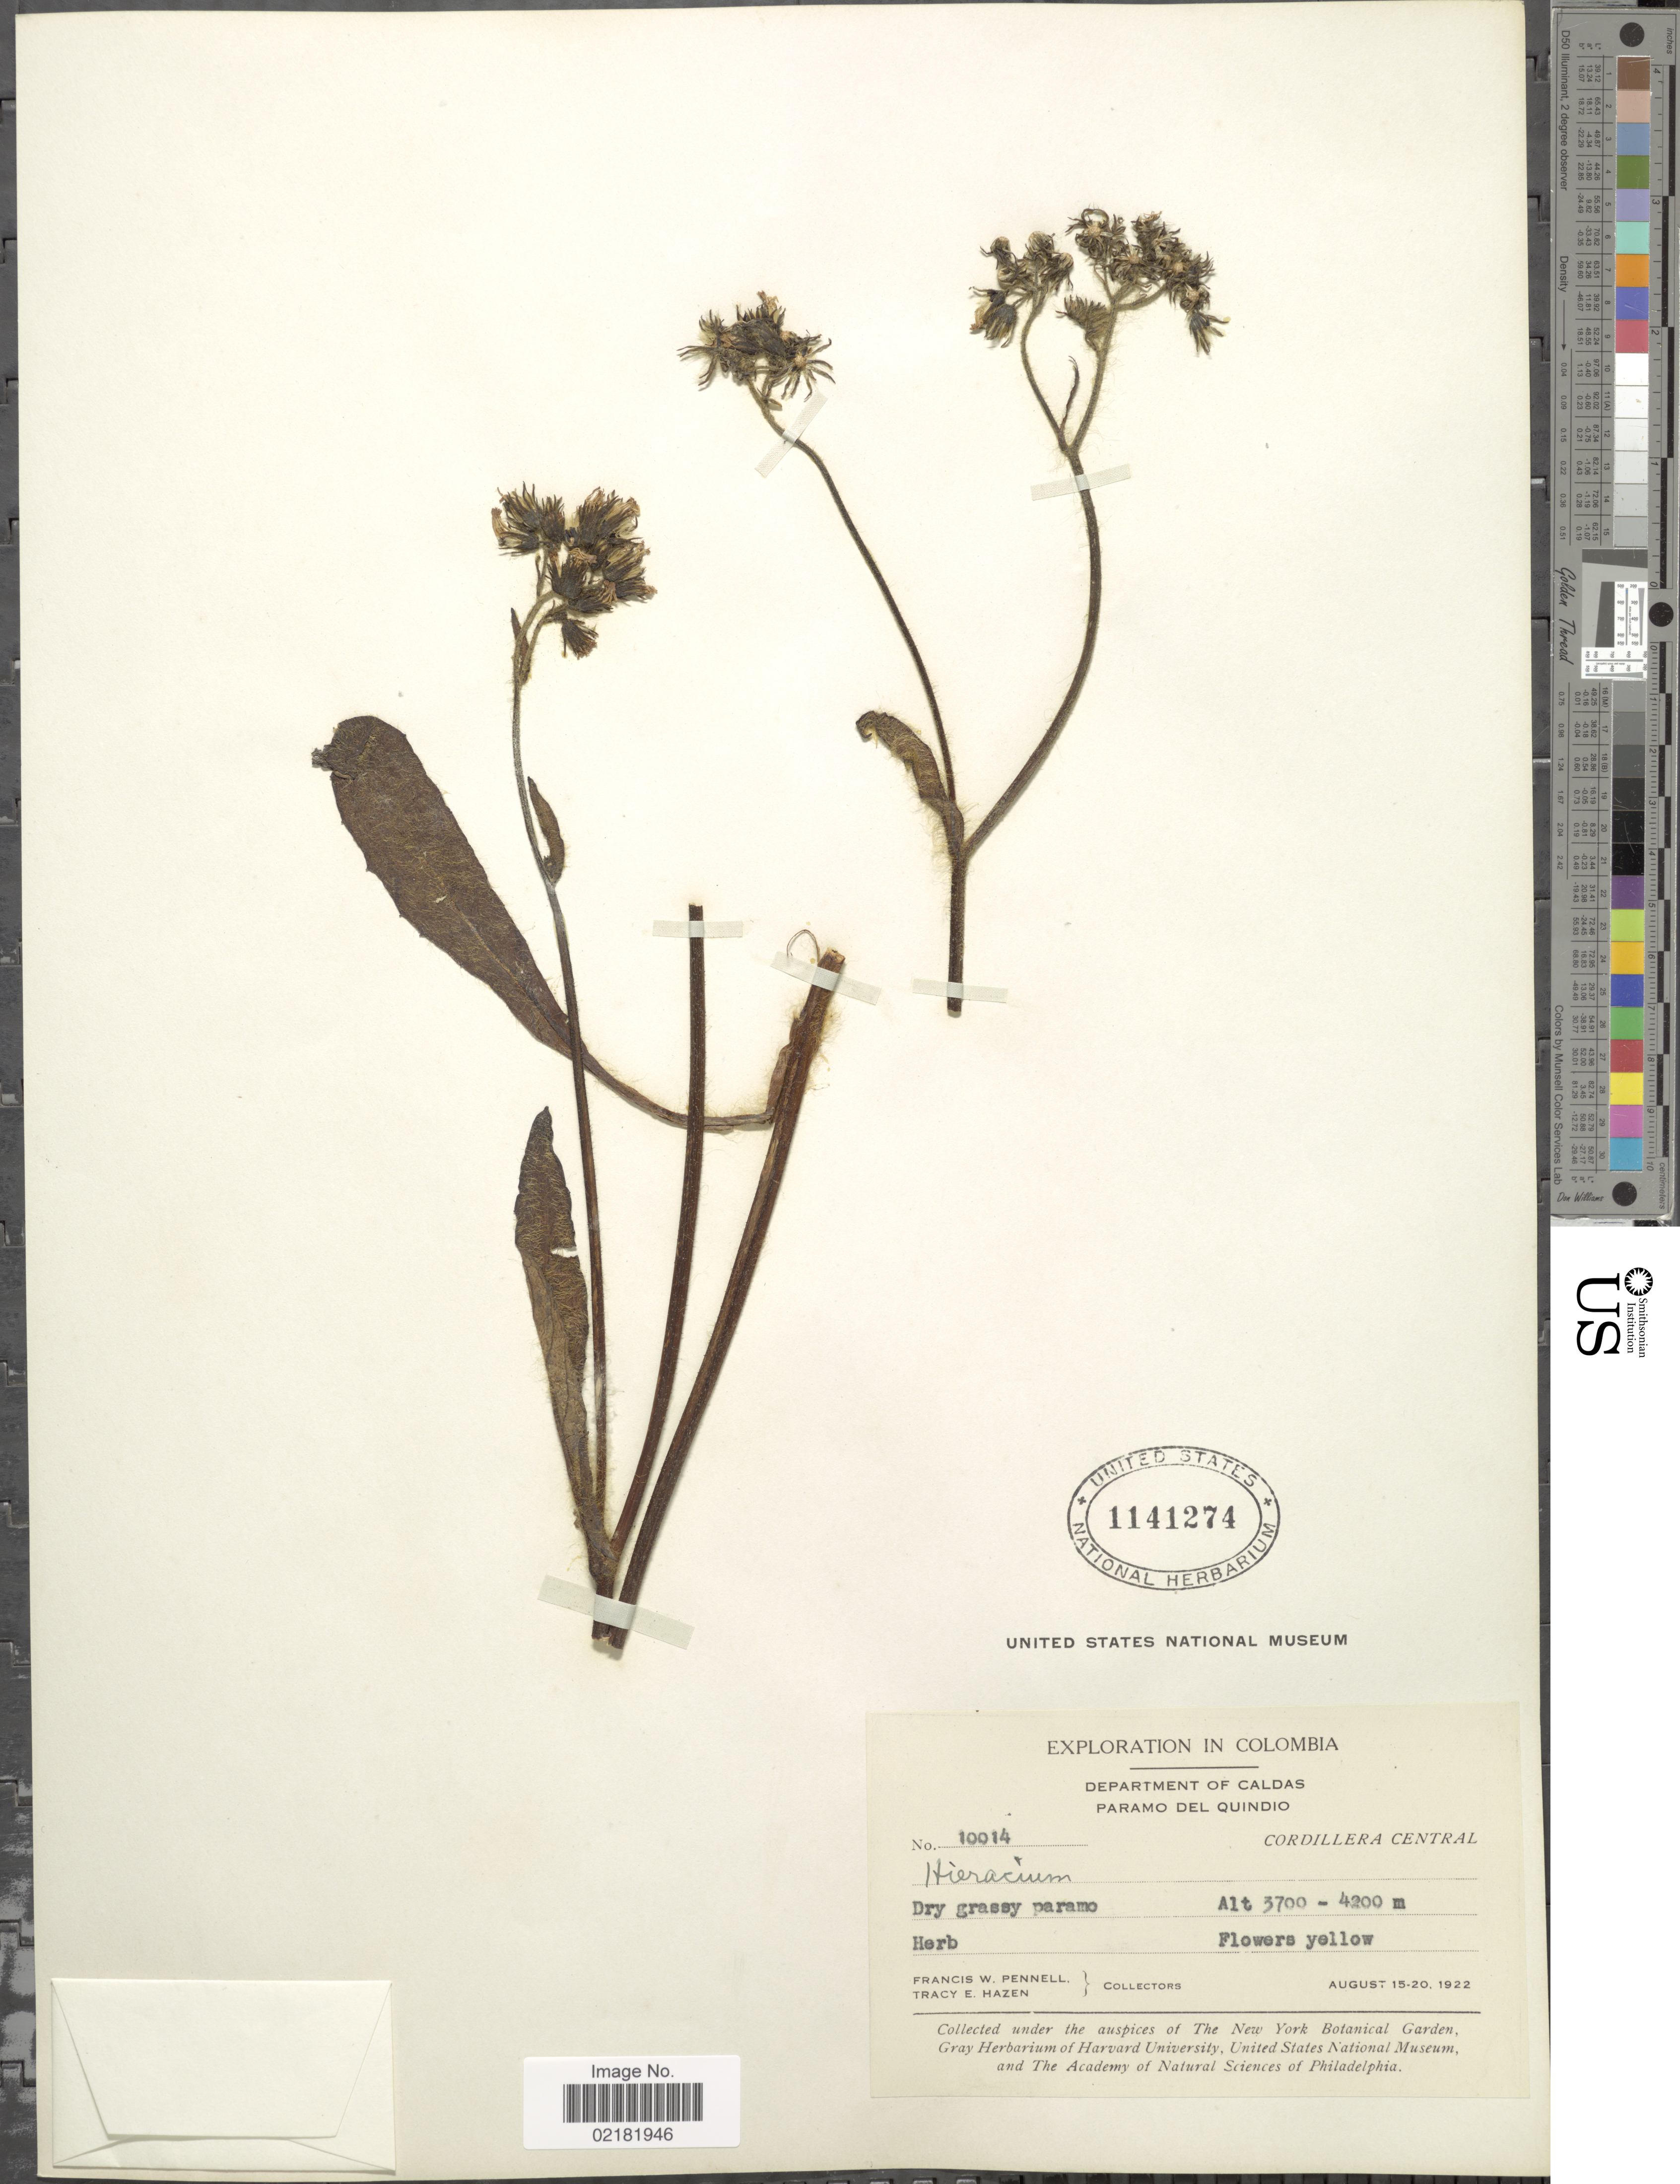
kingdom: Plantae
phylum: Tracheophyta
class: Magnoliopsida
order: Asterales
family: Asteraceae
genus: Hieracium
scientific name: Hieracium repandulare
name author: Druce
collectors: F. W. Pennell & T. E. Hazen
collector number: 10014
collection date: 1922-08-15/1922-08-20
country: Colombia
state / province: Caldas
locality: Paramo del Quindio, Cordillera Central.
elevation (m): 3700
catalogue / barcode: US 1141274